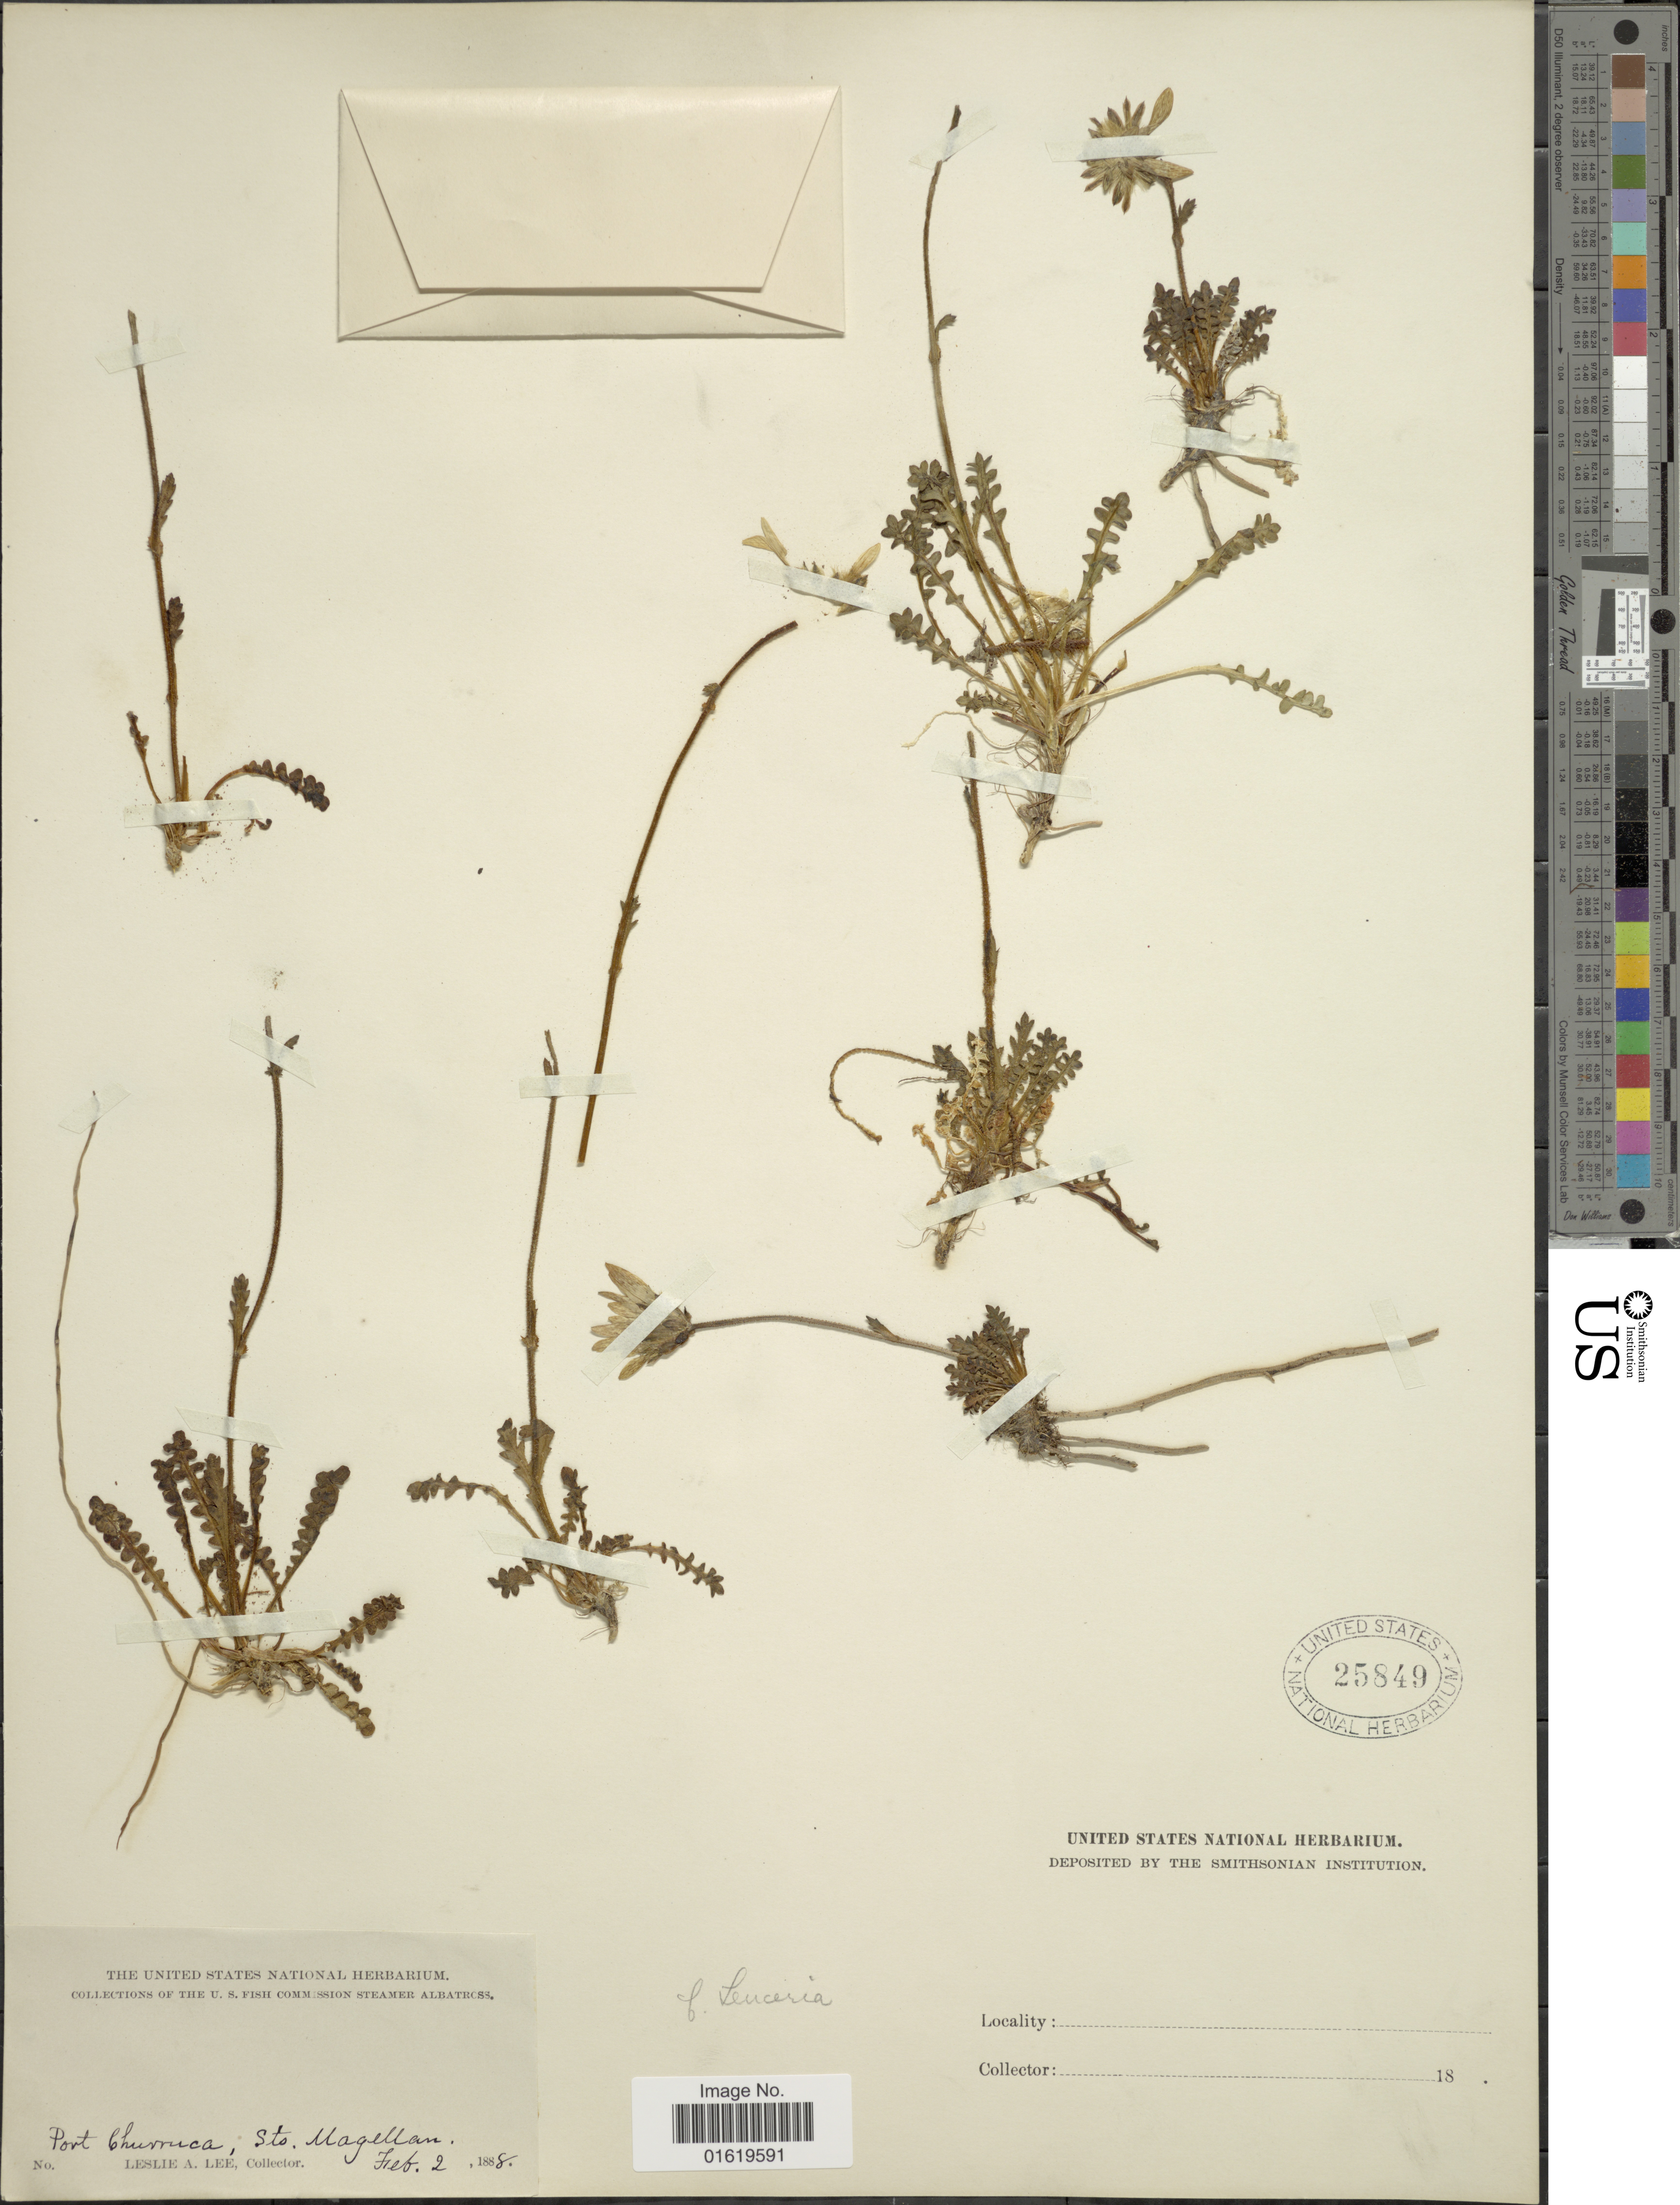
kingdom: Plantae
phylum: Tracheophyta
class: Magnoliopsida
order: Asterales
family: Asteraceae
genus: Perezia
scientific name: Perezia magellanica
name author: (L. f.) Less.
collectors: L. Lee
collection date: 1888-02-02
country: Chile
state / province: Magallanes y de la Antártica Chilena (XII)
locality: Port Churruca, Sto. Magellan.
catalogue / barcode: US 25849